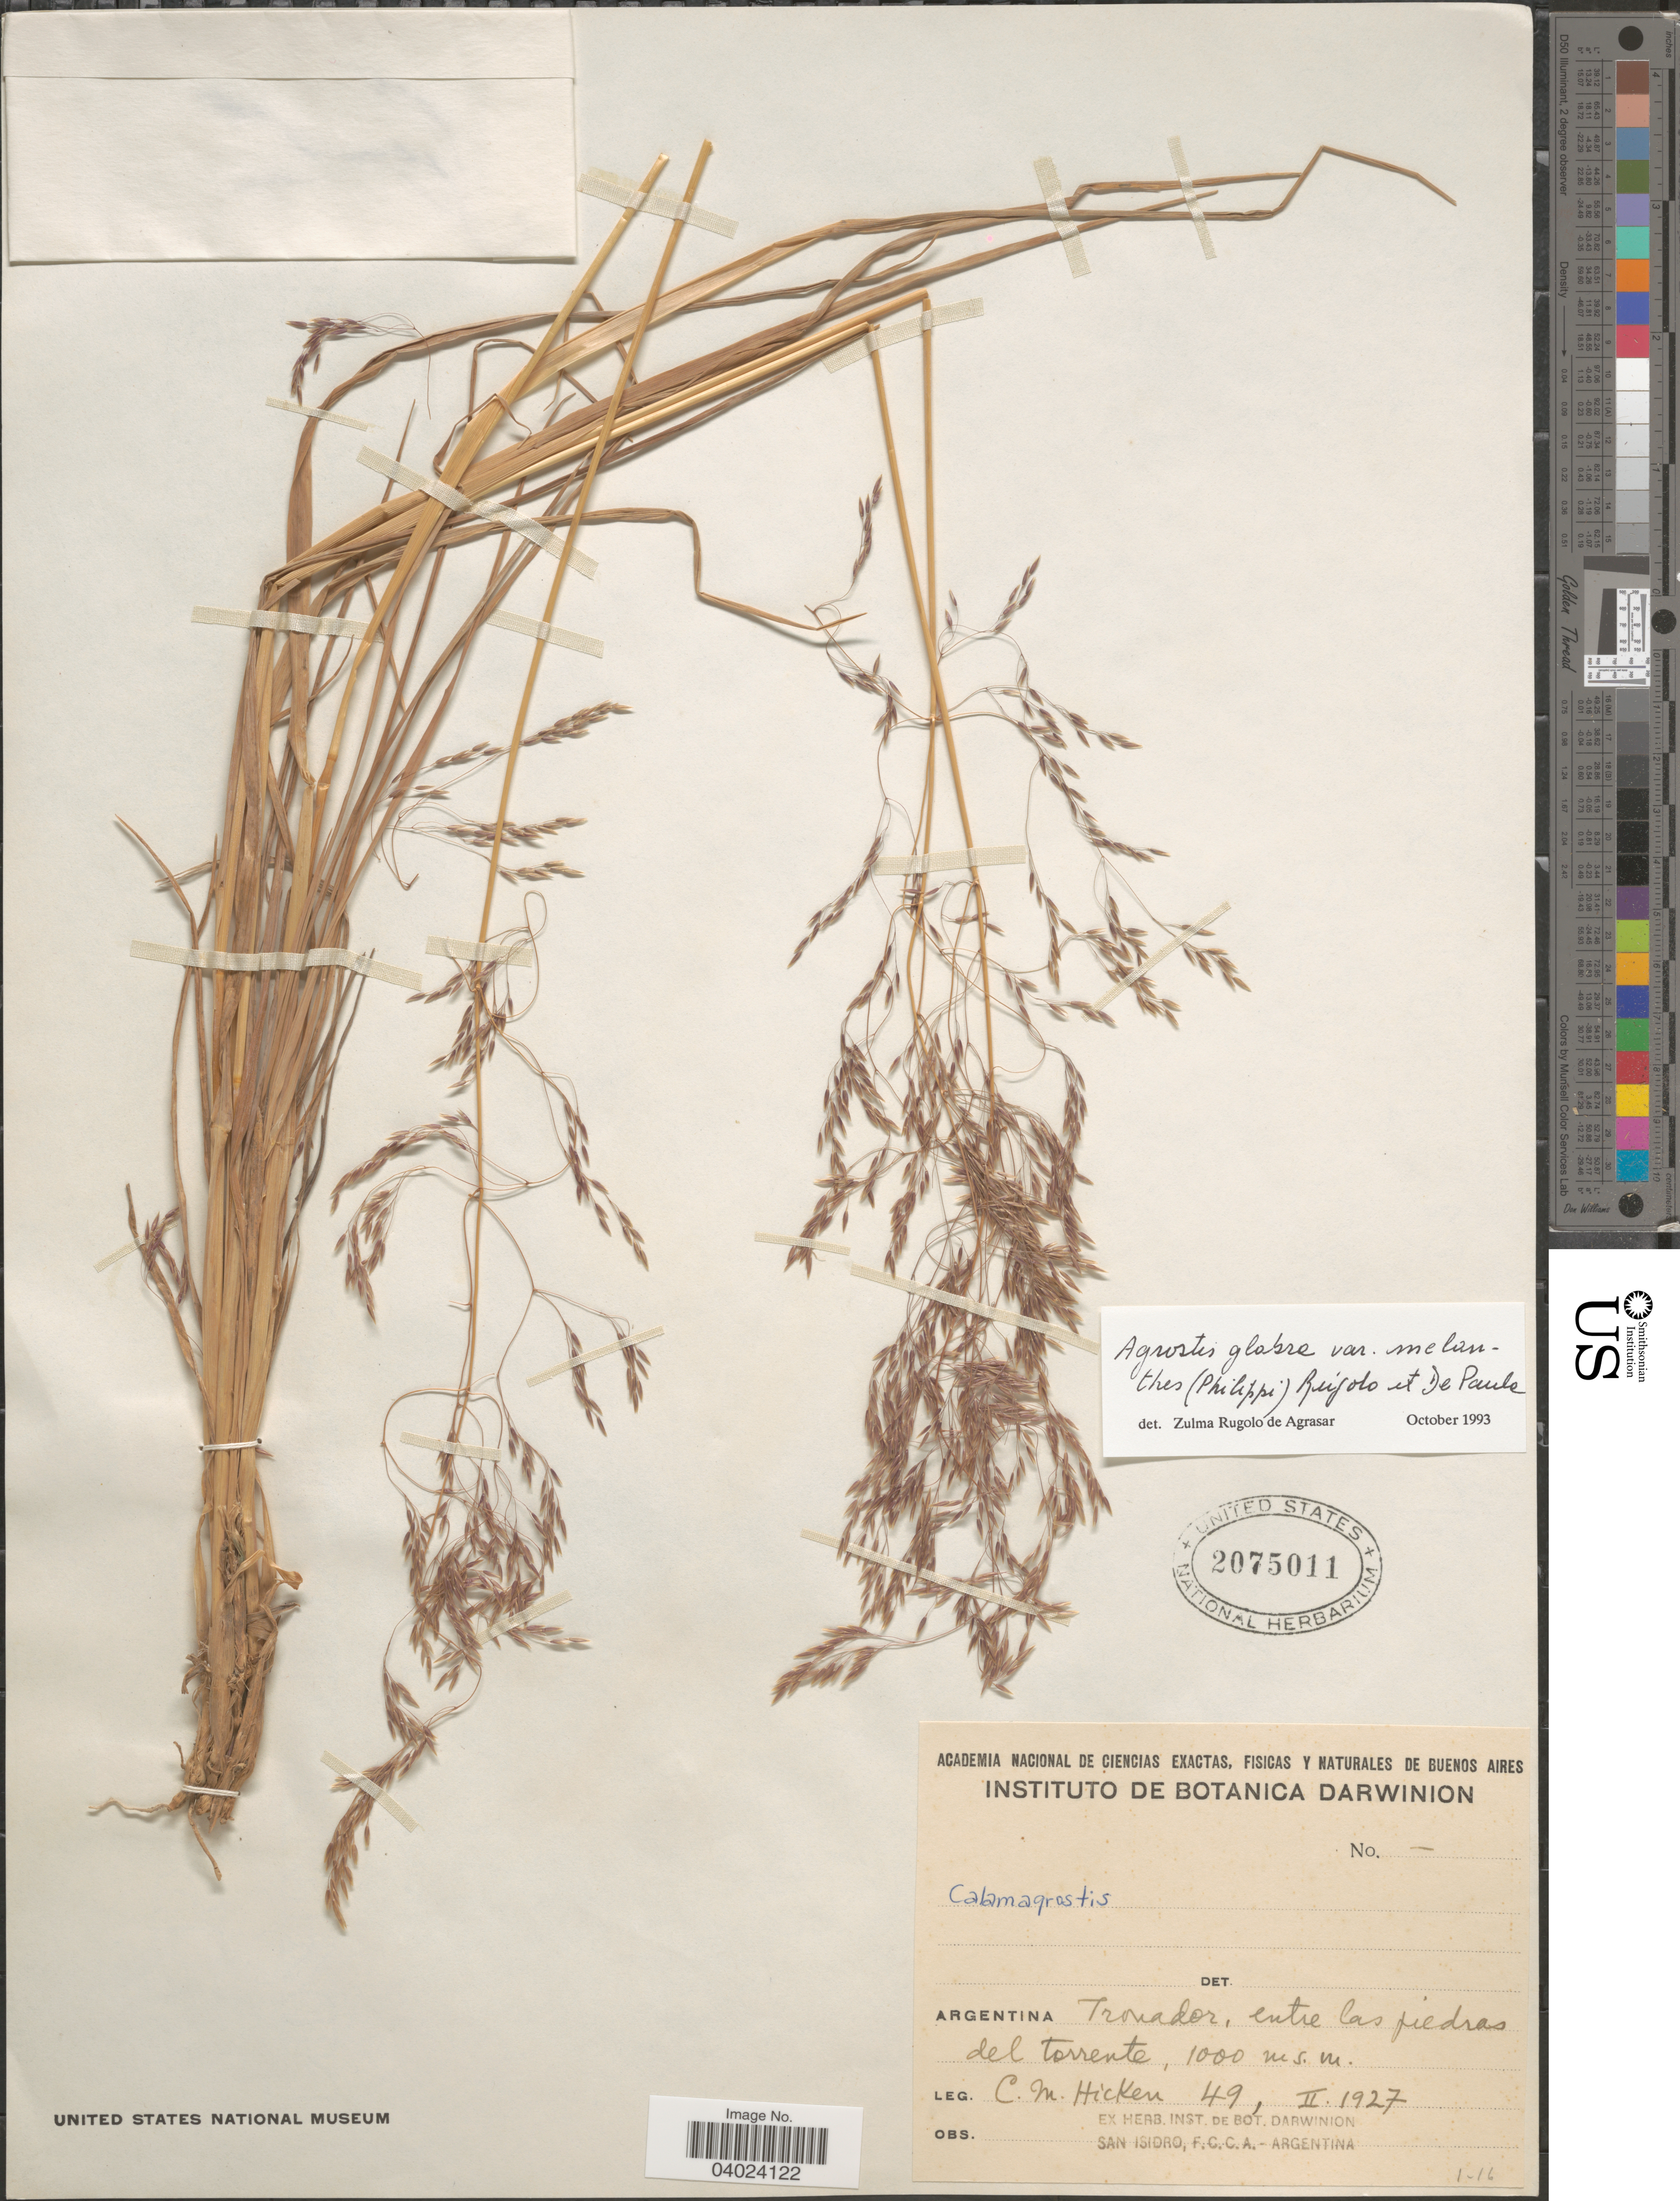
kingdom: Plantae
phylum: Tracheophyta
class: Liliopsida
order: Poales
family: Poaceae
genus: Agrostis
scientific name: Agrostis glabra var. melanthes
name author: (Phil.) Rúgolo & De Paula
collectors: C. M. Hicken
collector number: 49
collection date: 1927-02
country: Argentina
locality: Tronador, entre las piedras del torrente.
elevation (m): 1000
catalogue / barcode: US 2075011